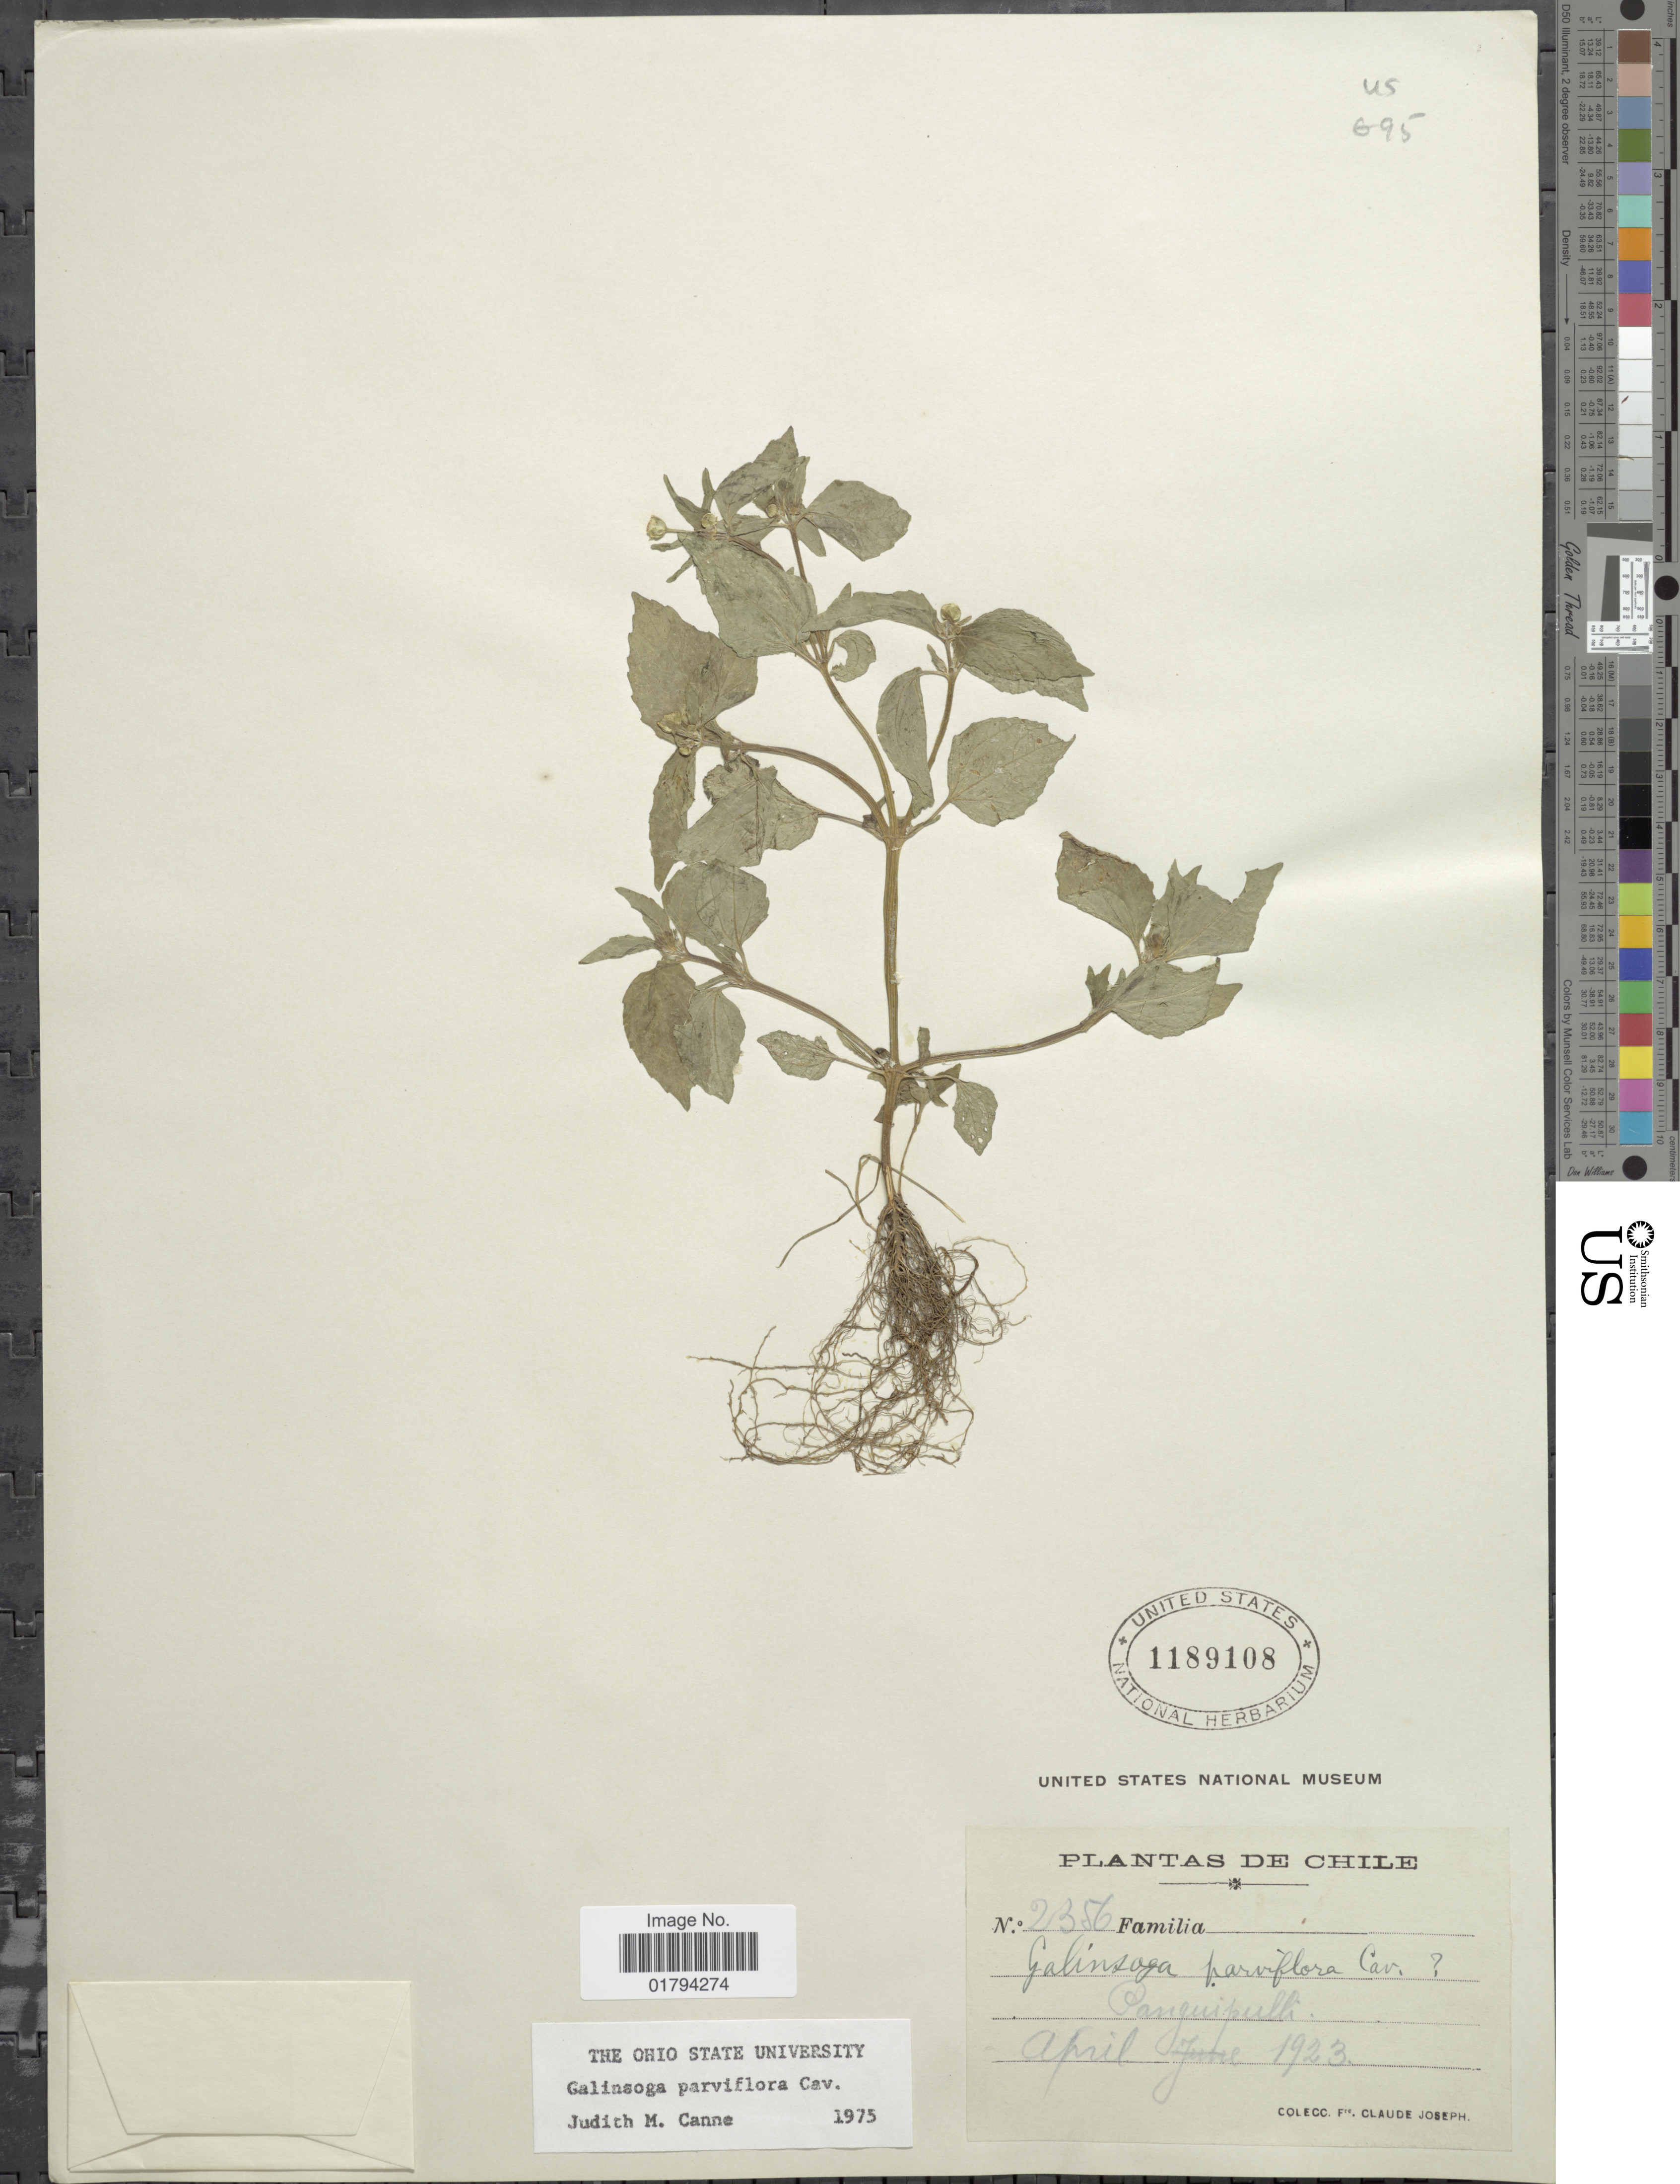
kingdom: Plantae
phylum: Tracheophyta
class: Magnoliopsida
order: Asterales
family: Asteraceae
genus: Galinsoga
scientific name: Galinsoga parviflora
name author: Cav.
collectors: Bro. Claude-Joseph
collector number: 2356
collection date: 1923-04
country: Chile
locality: Panguipulli.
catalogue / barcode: US 1189108